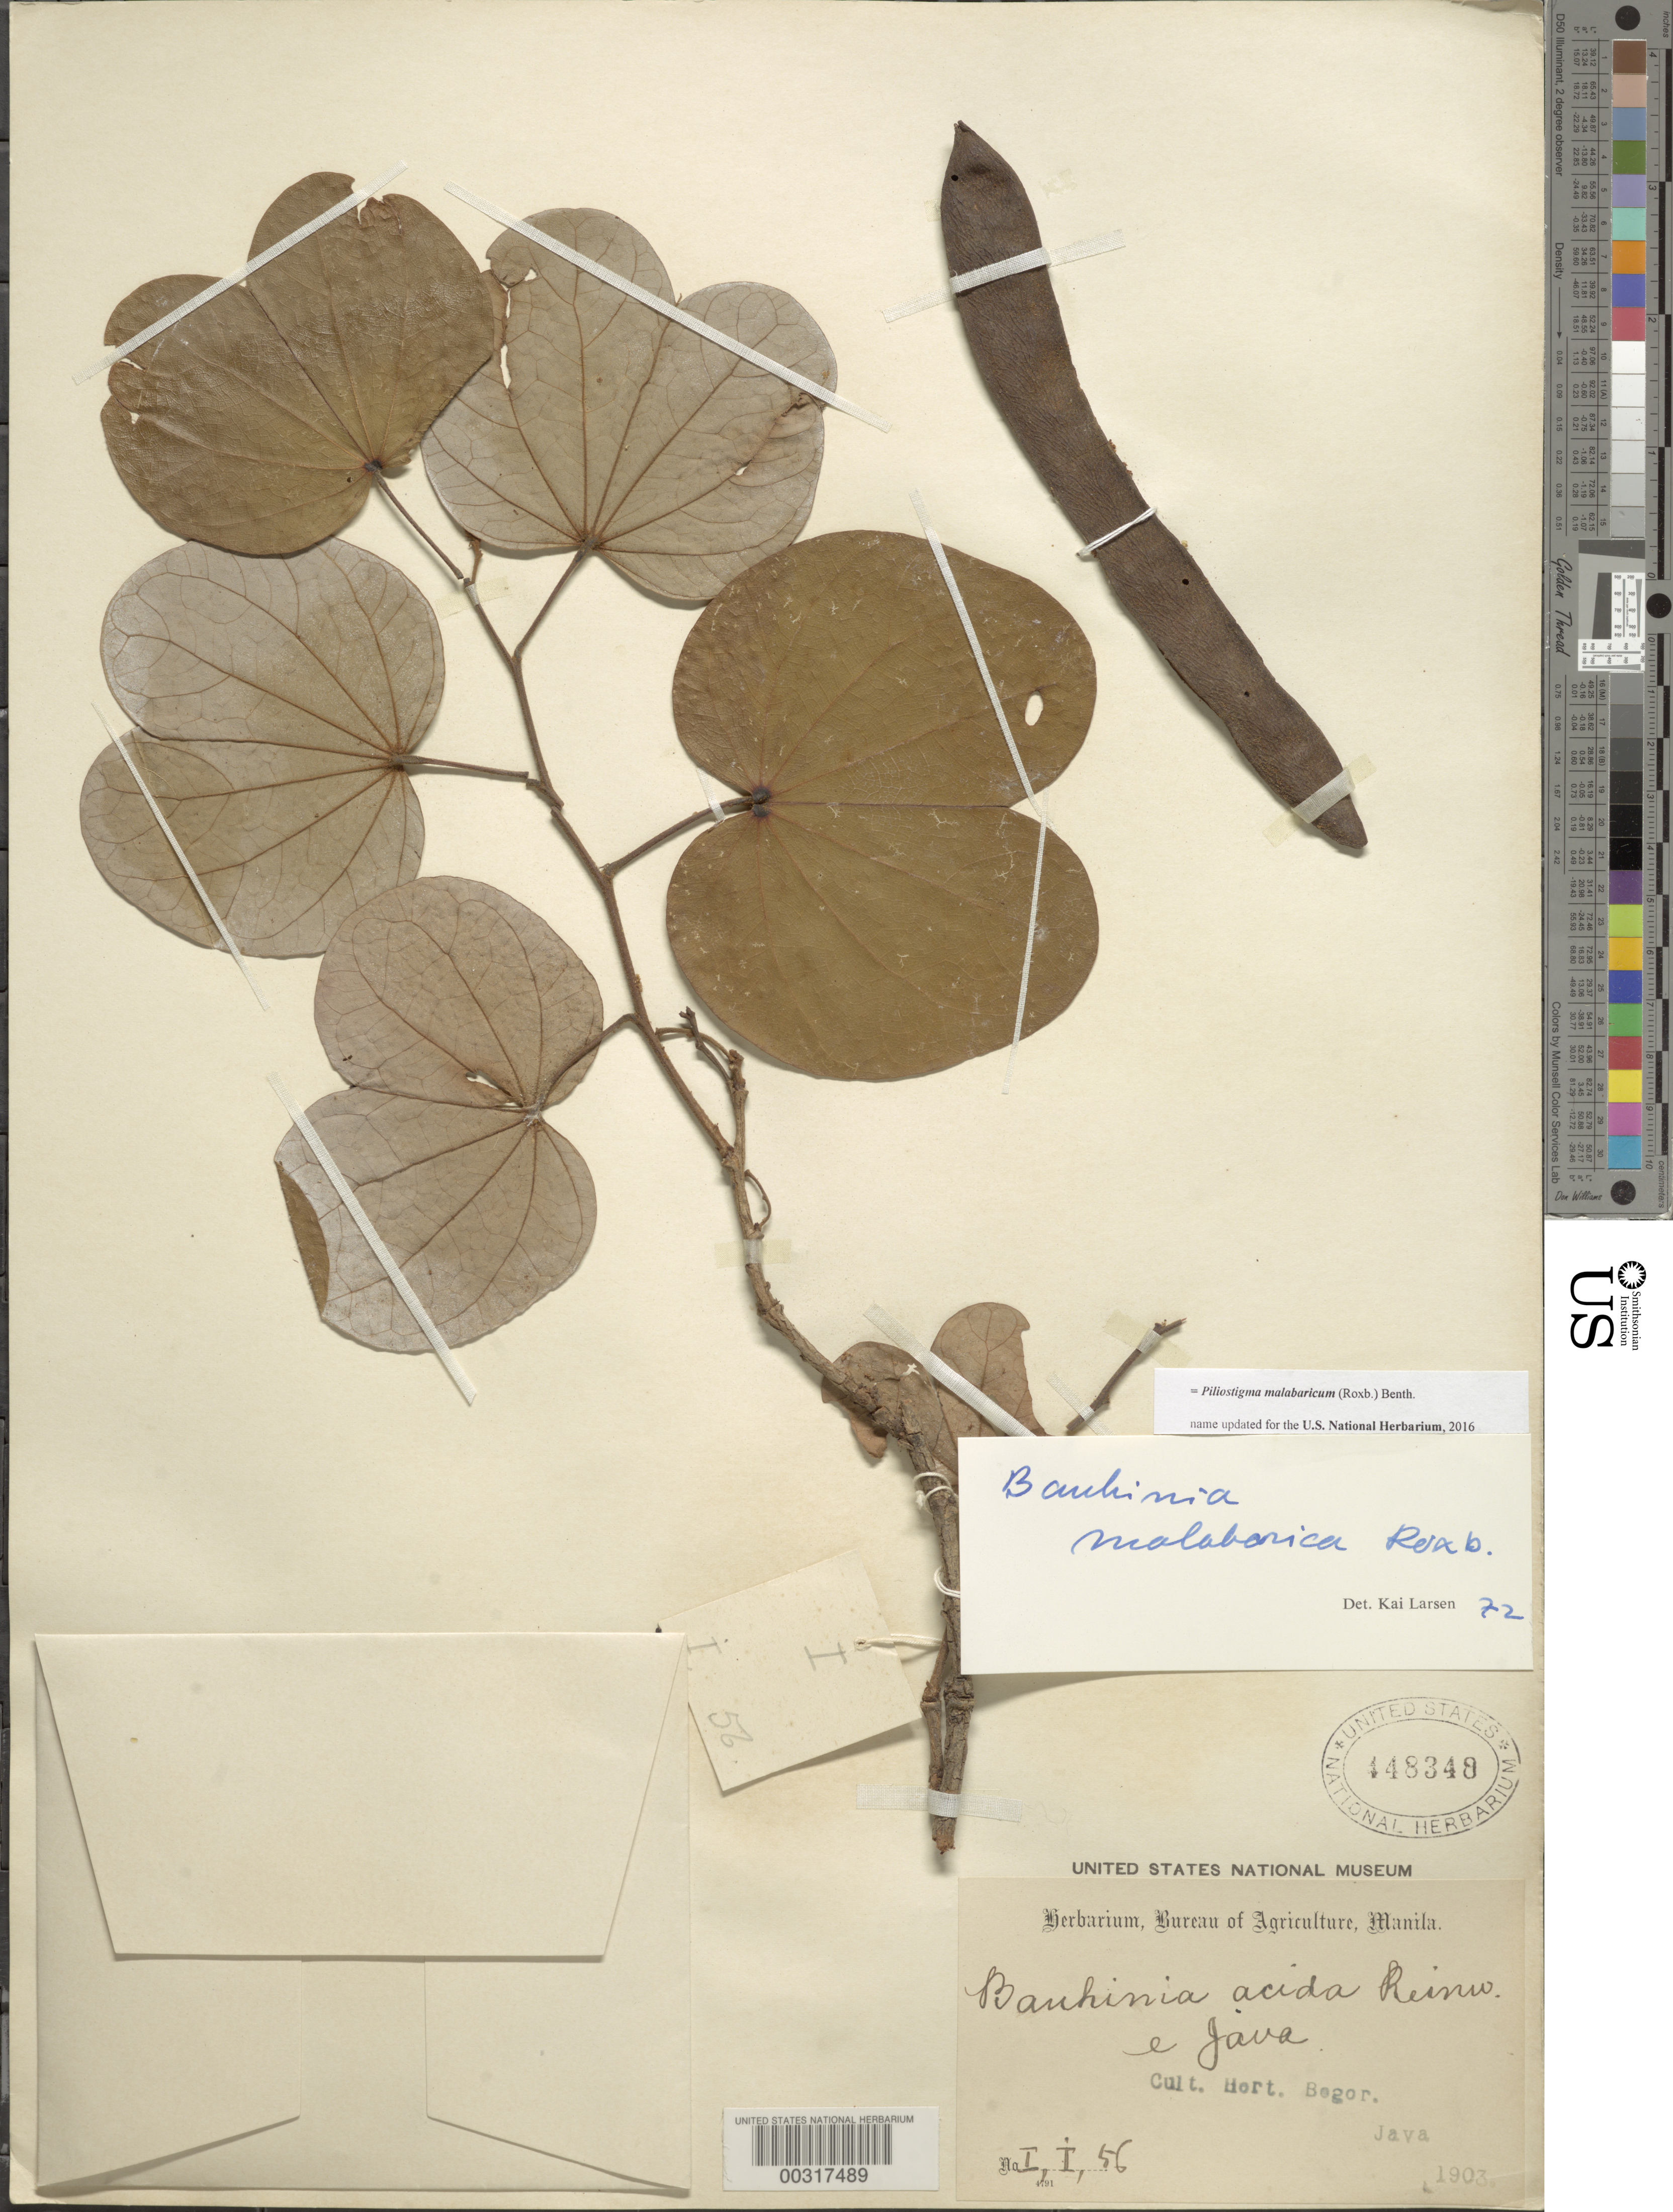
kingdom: Plantae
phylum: Tracheophyta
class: Magnoliopsida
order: Fabales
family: Fabaceae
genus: Piliostigma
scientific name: Piliostigma malabaricum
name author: (Roxb.) Benth.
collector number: I,i,56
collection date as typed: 1903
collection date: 1903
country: Indonesia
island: Java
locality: Hort. bogor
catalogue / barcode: US 448348